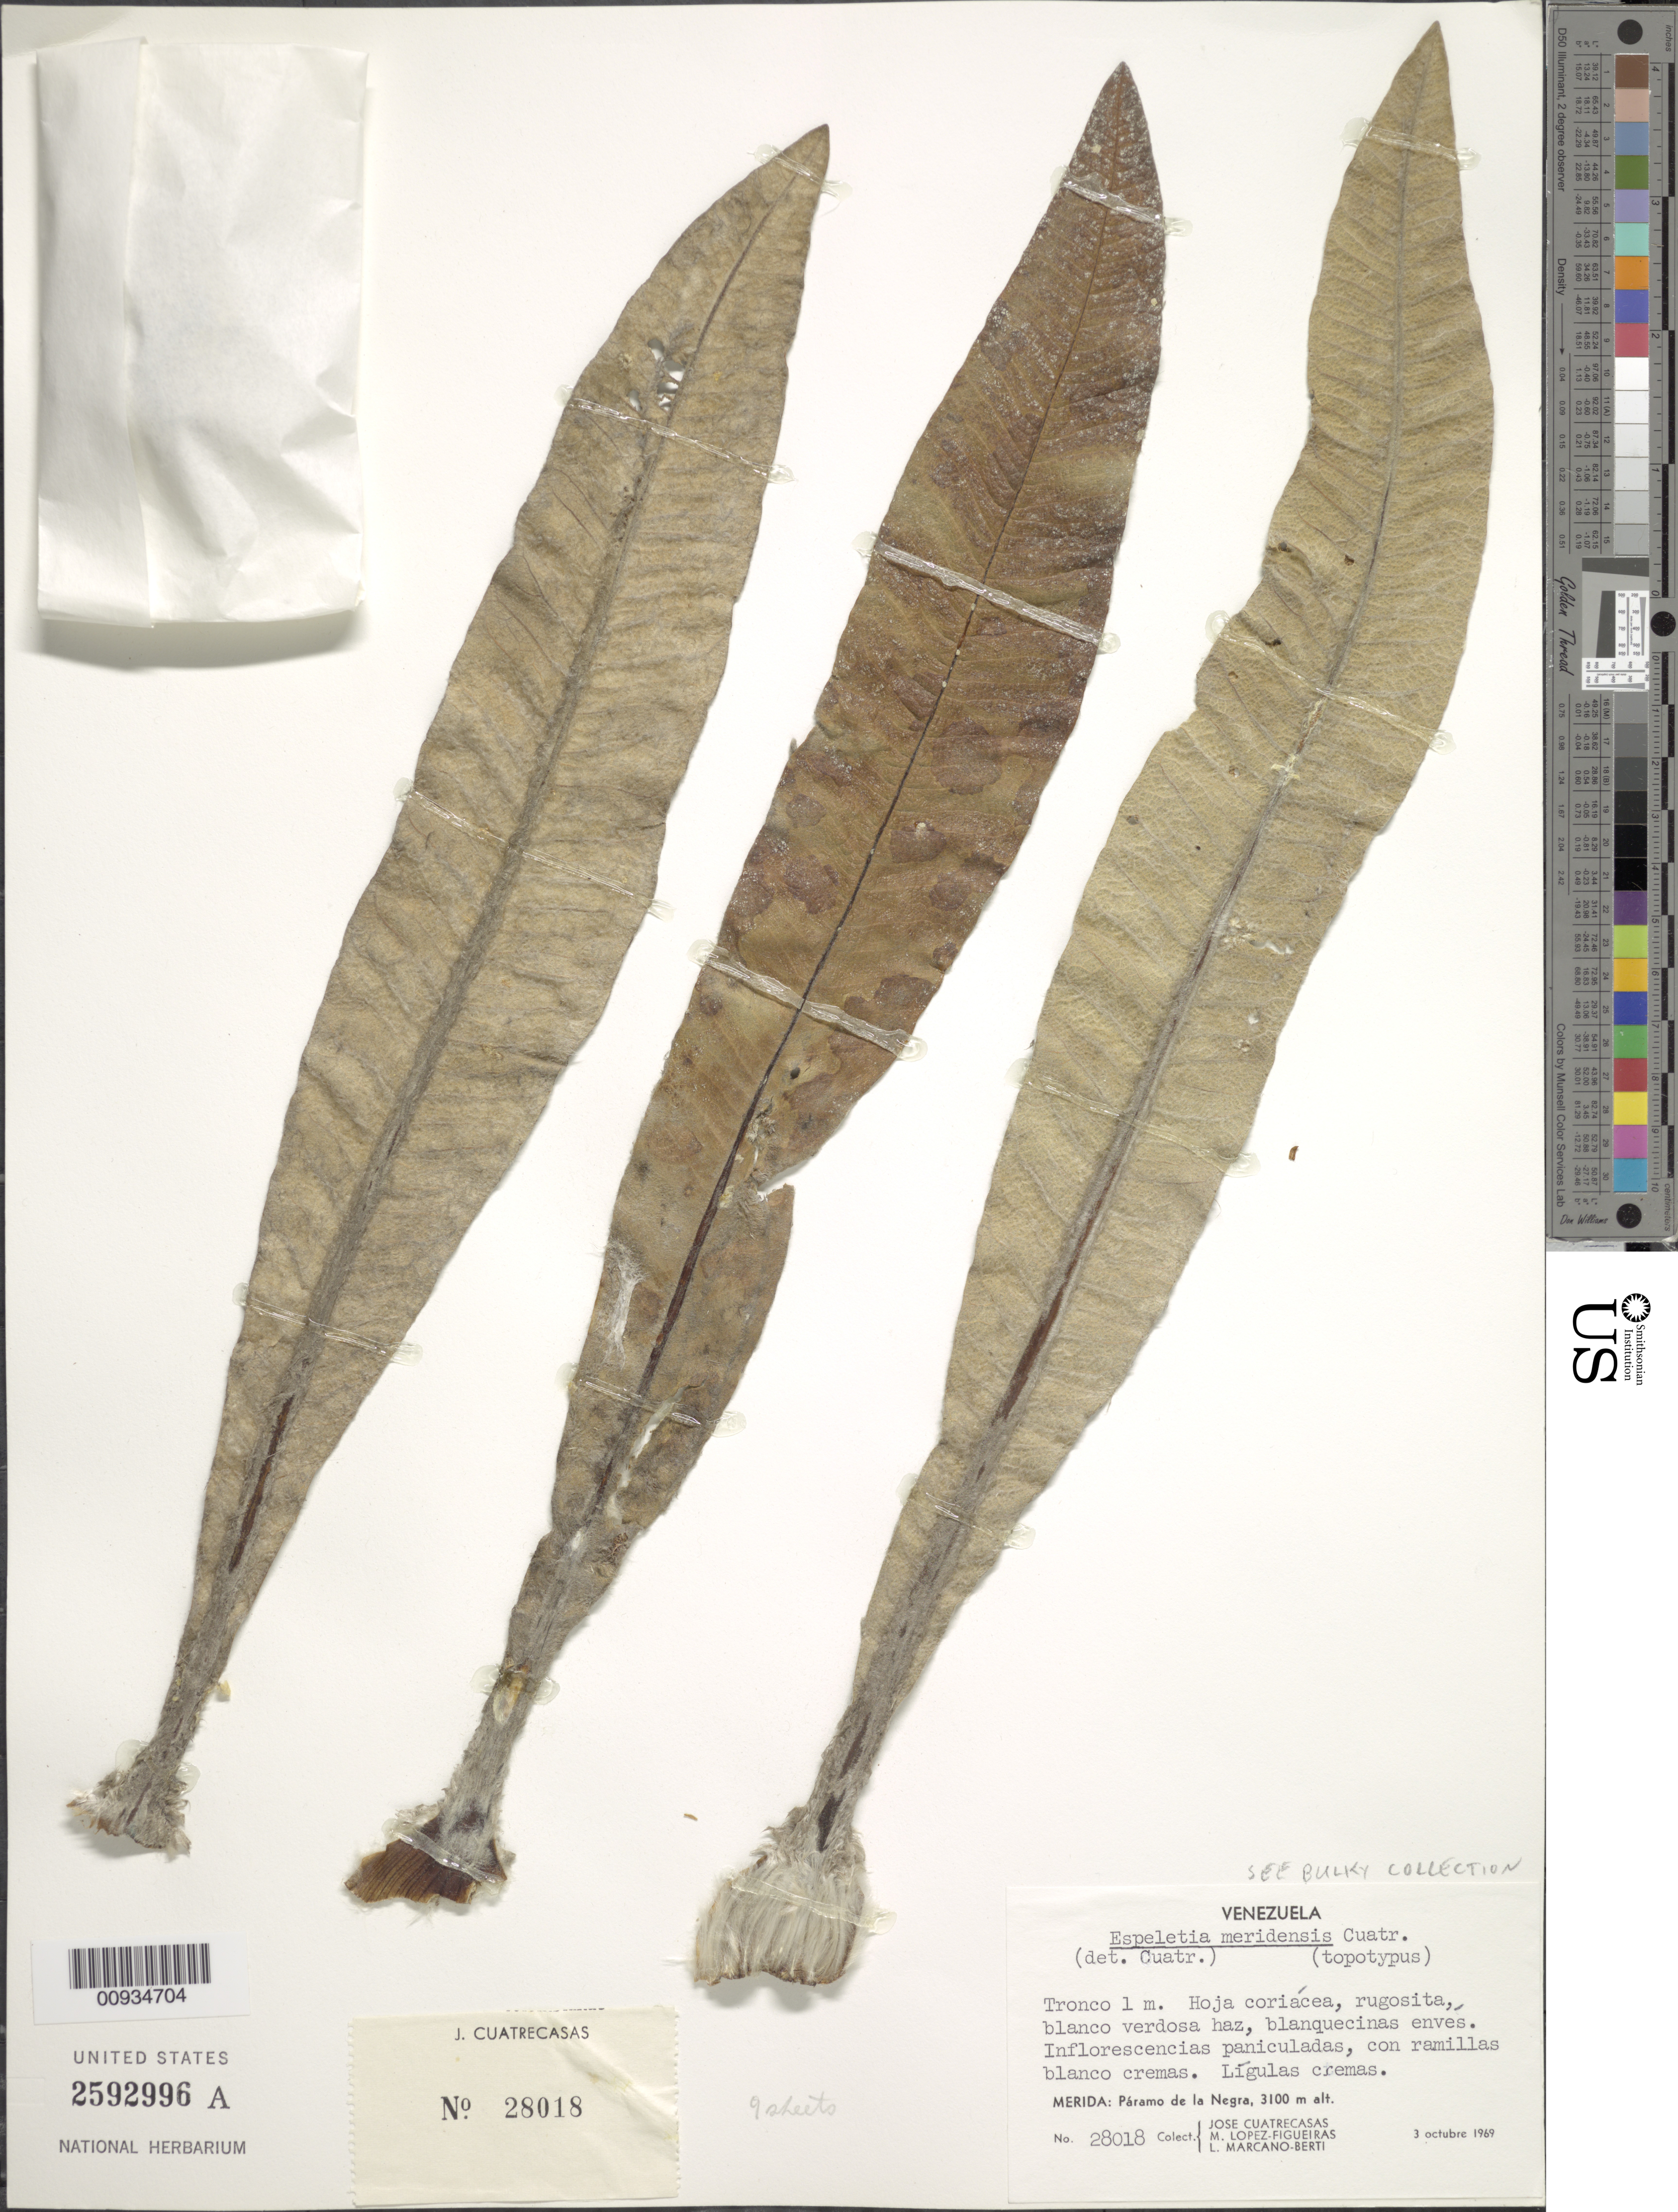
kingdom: Plantae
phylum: Tracheophyta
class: Magnoliopsida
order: Asterales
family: Asteraceae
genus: Espeletiopsis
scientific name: Espeletiopsis meridensis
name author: (Cuatrec.) Cuatrec.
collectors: J. Cuatrecasas, M. López Figueiras & L. Marcano-Berti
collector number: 28018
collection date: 1969-10-03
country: Venezuela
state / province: Mérida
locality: Merida: Paramop de la Negra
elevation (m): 3100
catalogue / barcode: US 2592996A